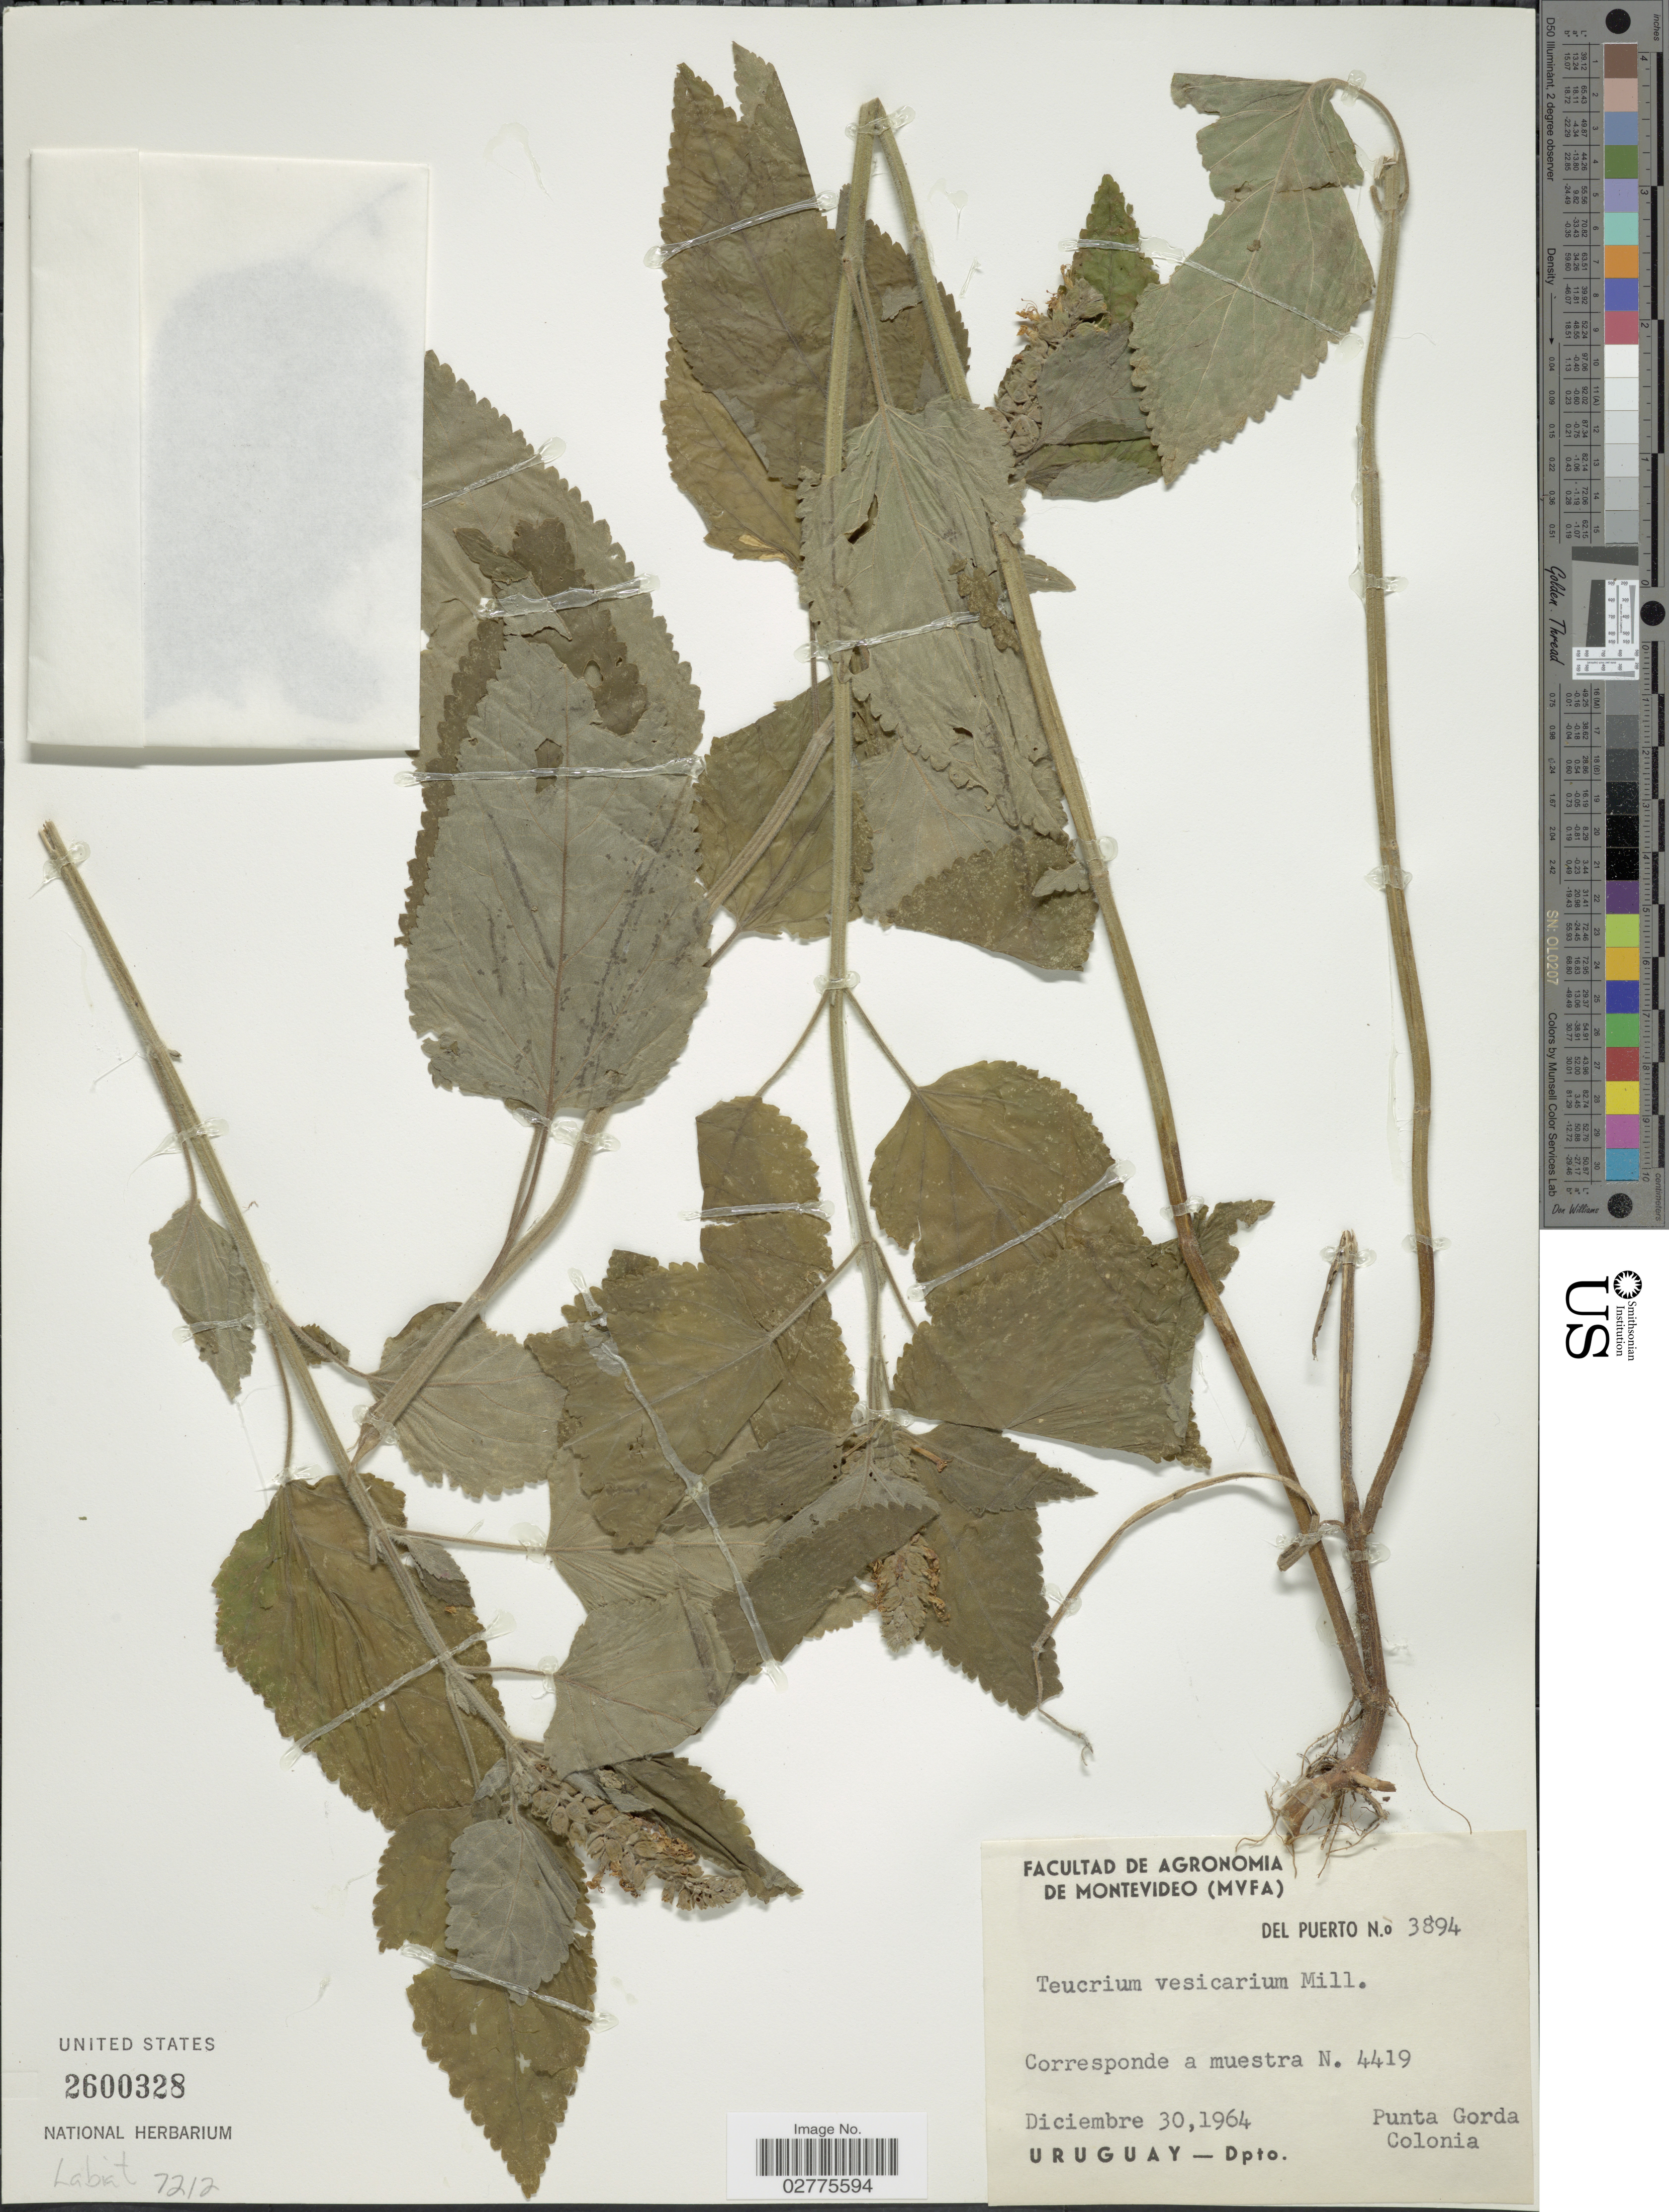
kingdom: Plantae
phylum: Tracheophyta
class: Magnoliopsida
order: Lamiales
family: Lamiaceae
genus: Teucrium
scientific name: Teucrium vesicarium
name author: Mill.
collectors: Del Puerto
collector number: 3894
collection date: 1964-12-30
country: Uruguay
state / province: Colonia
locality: Uruguay - Dpto. Punta Gorda, Colonia.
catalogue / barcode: US 2600328